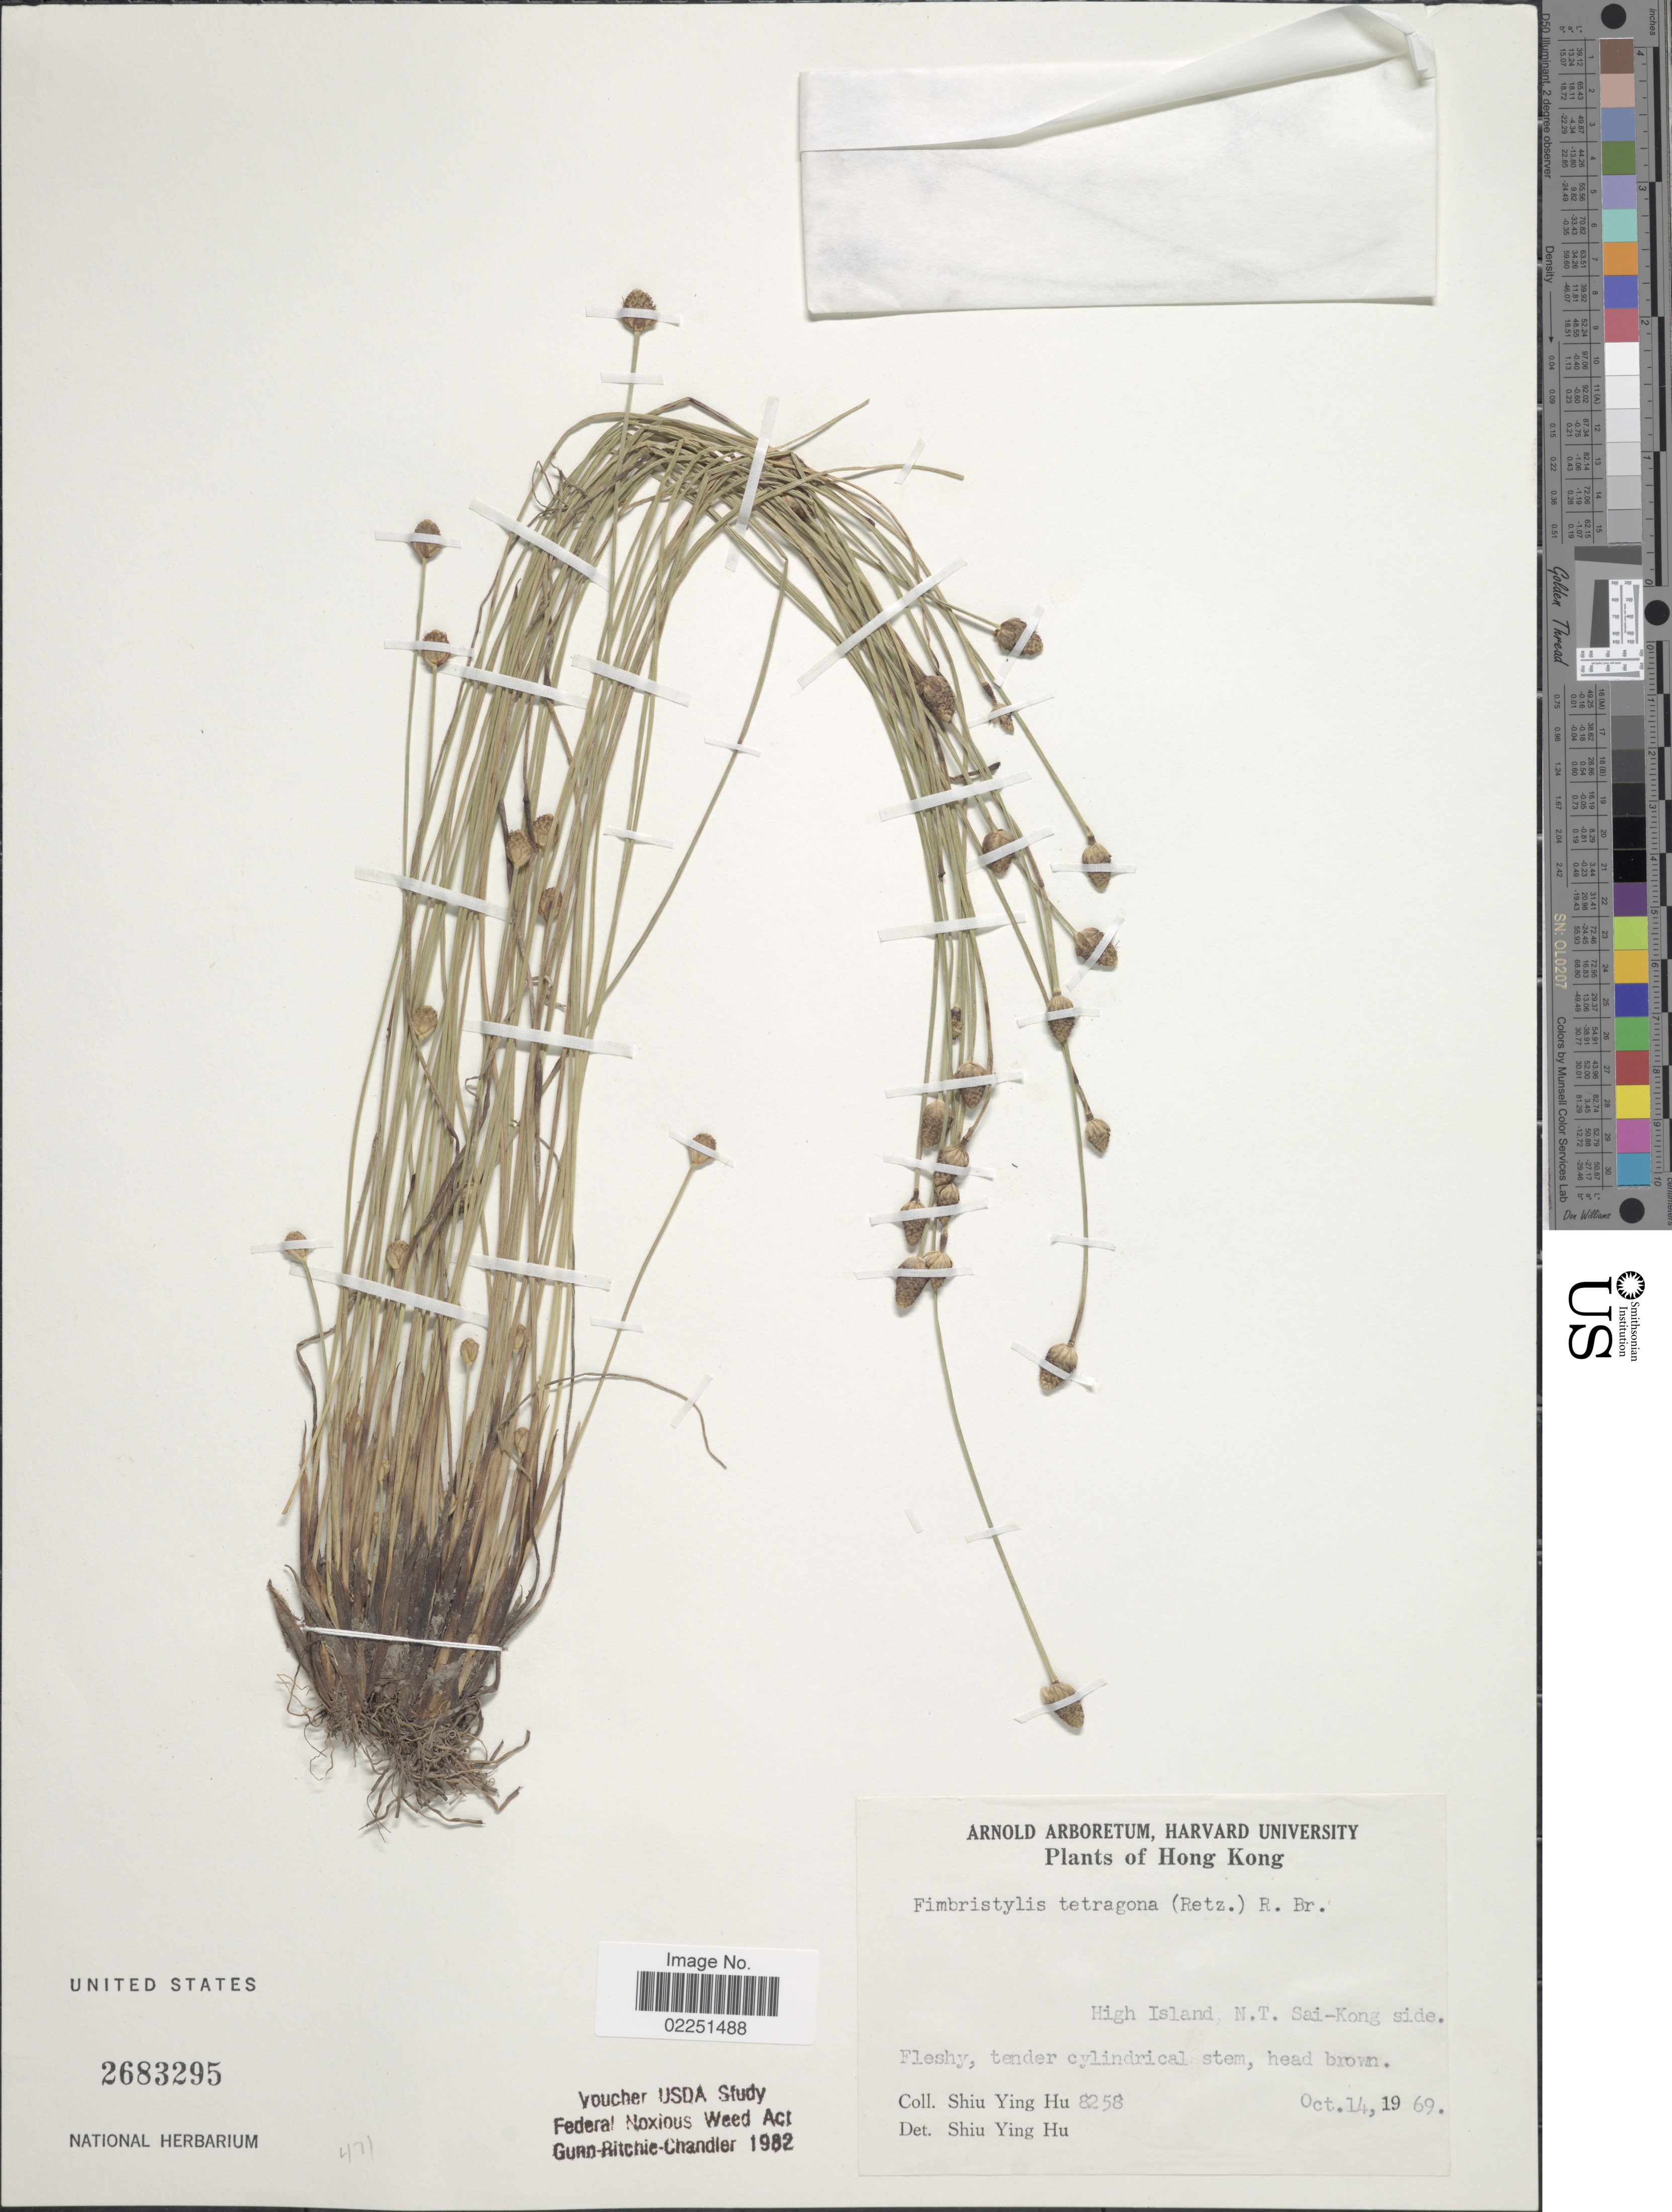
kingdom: Plantae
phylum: Tracheophyta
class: Liliopsida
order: Poales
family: Cyperaceae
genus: Fimbristylis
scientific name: Fimbristylis tetragona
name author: R. Br.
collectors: S. Y. Hu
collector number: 8258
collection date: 1969-10-14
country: China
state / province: Hong Kong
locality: High Island, N.T. Sai-Kong side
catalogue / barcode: US 2683295